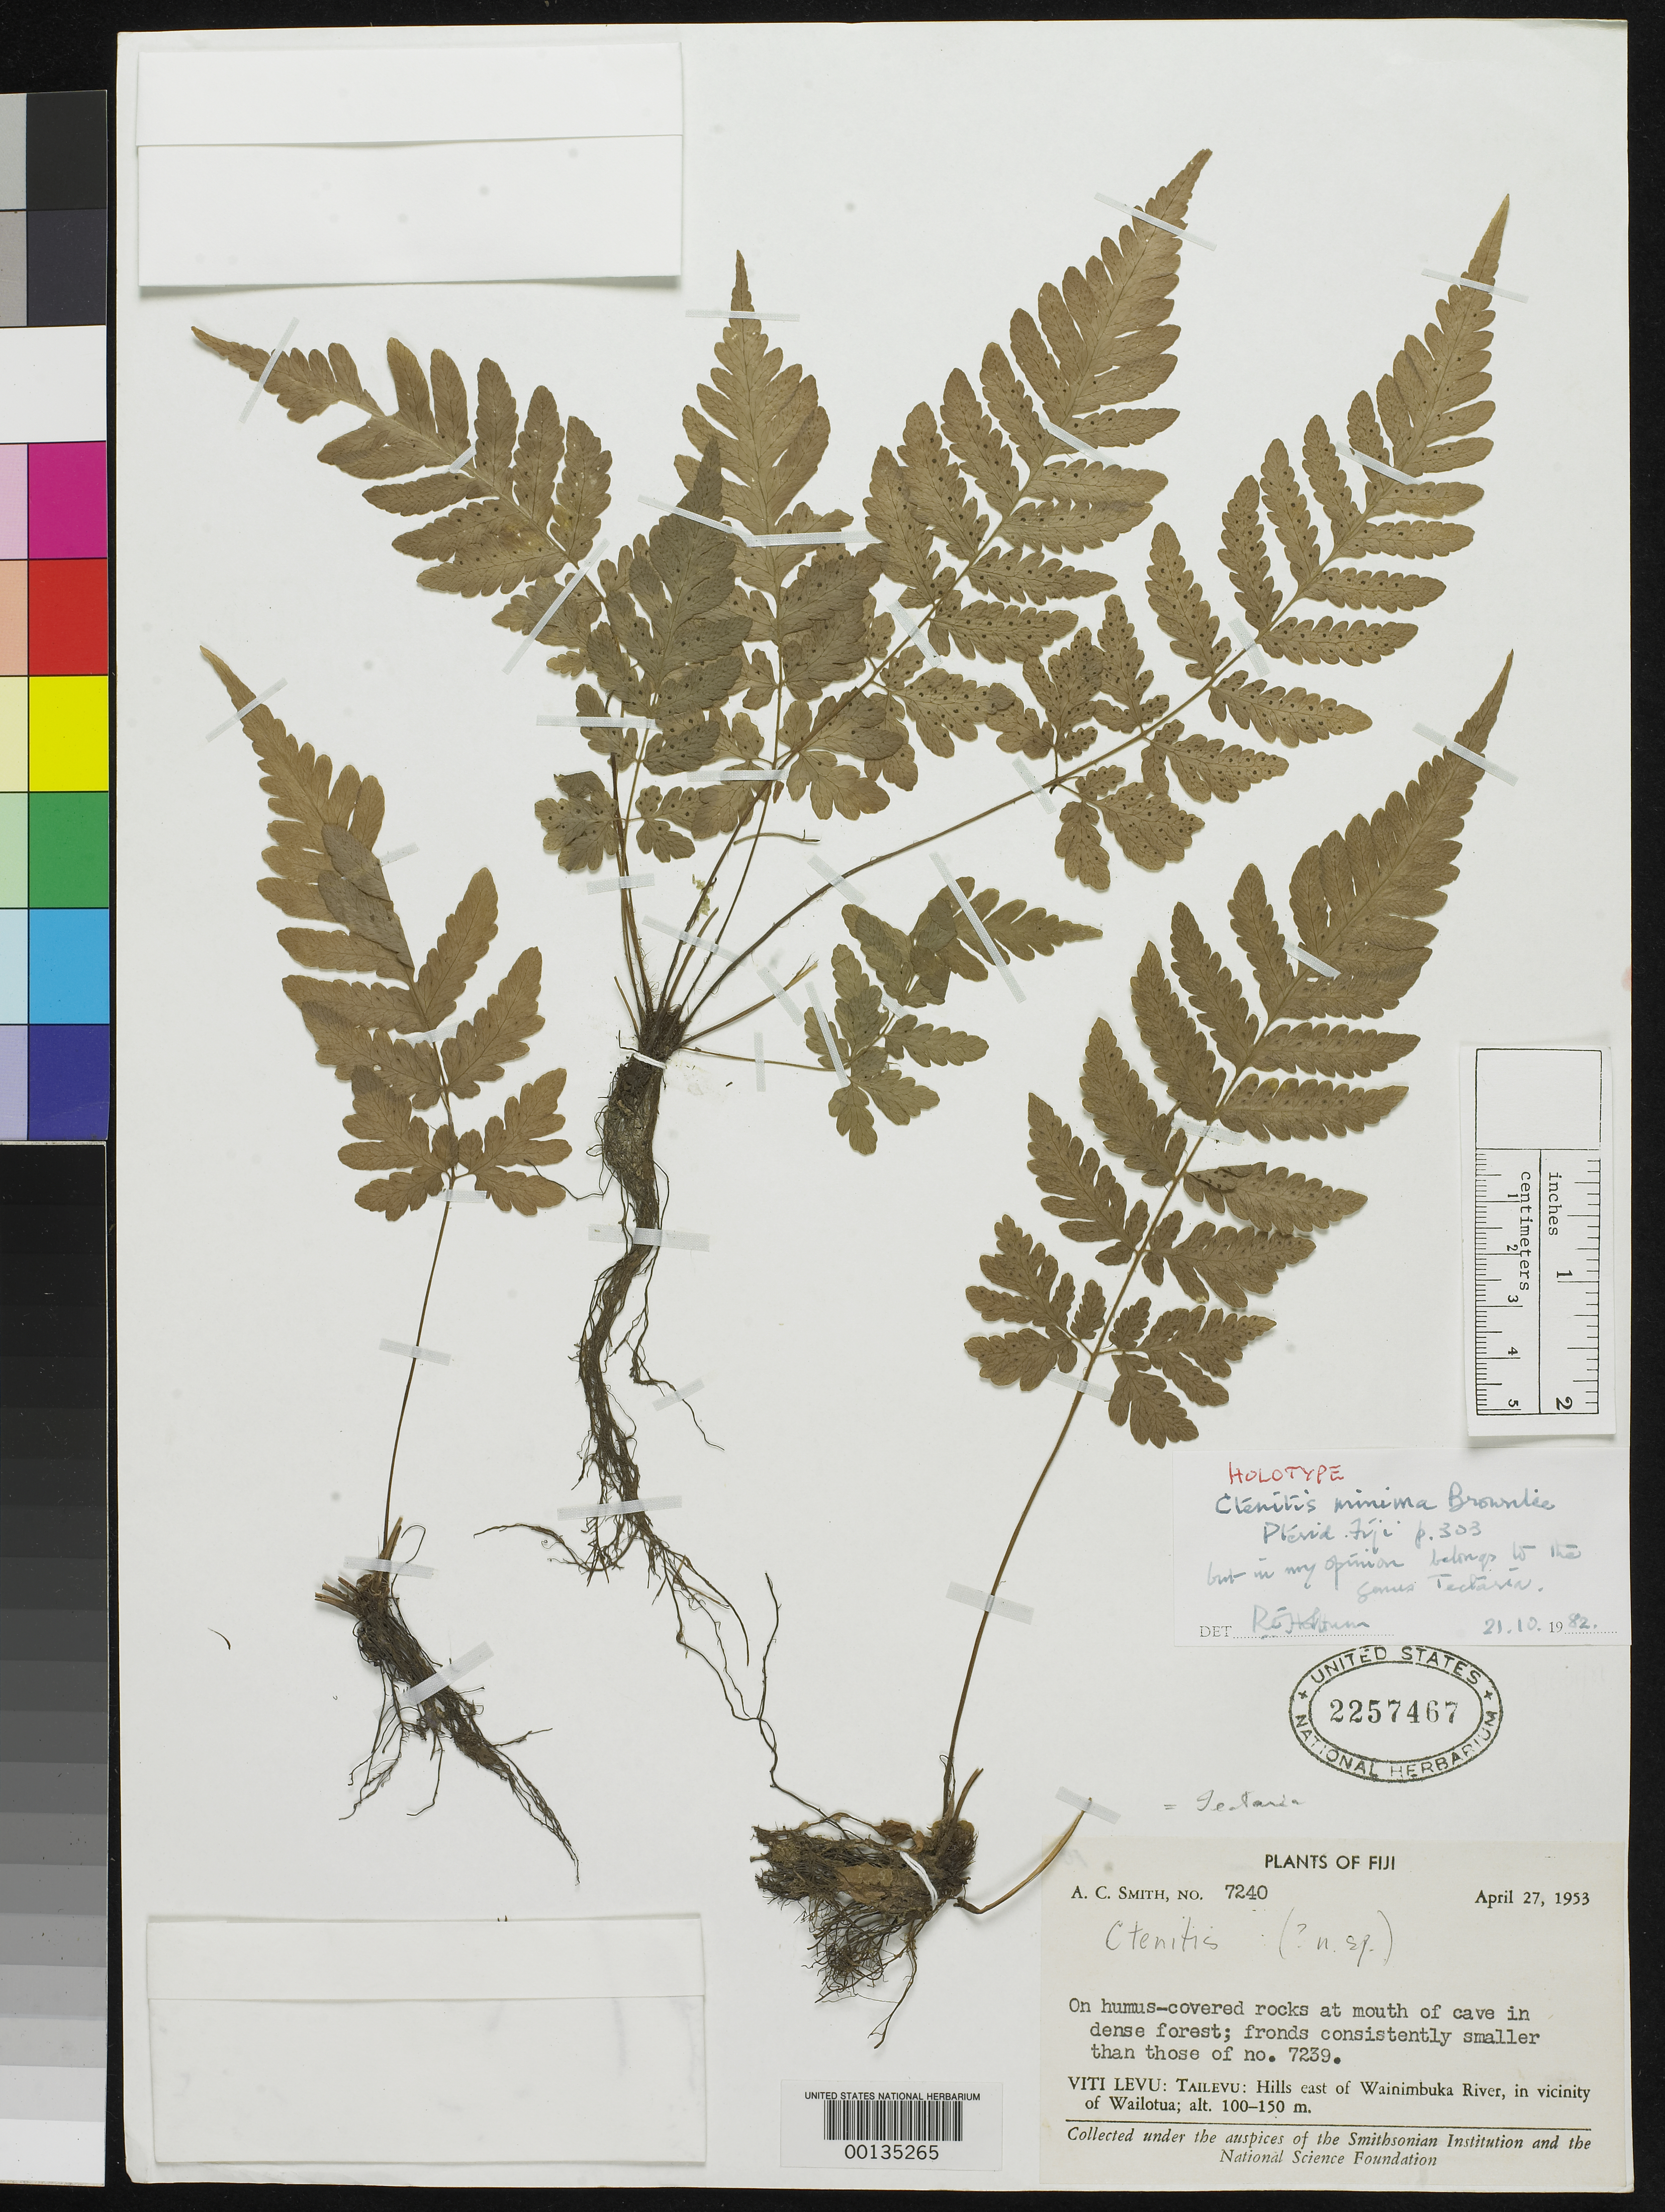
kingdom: Plantae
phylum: Tracheophyta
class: Polypodiopsida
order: Polypodiales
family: Dryopteridaceae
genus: Ctenitis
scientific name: Ctenitis minima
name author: Brownlie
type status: Holotype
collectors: A. C. Smith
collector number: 7240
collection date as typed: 27 Apr 1953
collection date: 1953-04-27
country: Fiji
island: Viti Levu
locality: Hills E of Wainimbuka River, vicinity of Wailotua. [Viti Levu Is.]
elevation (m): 100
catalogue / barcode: US 2257467